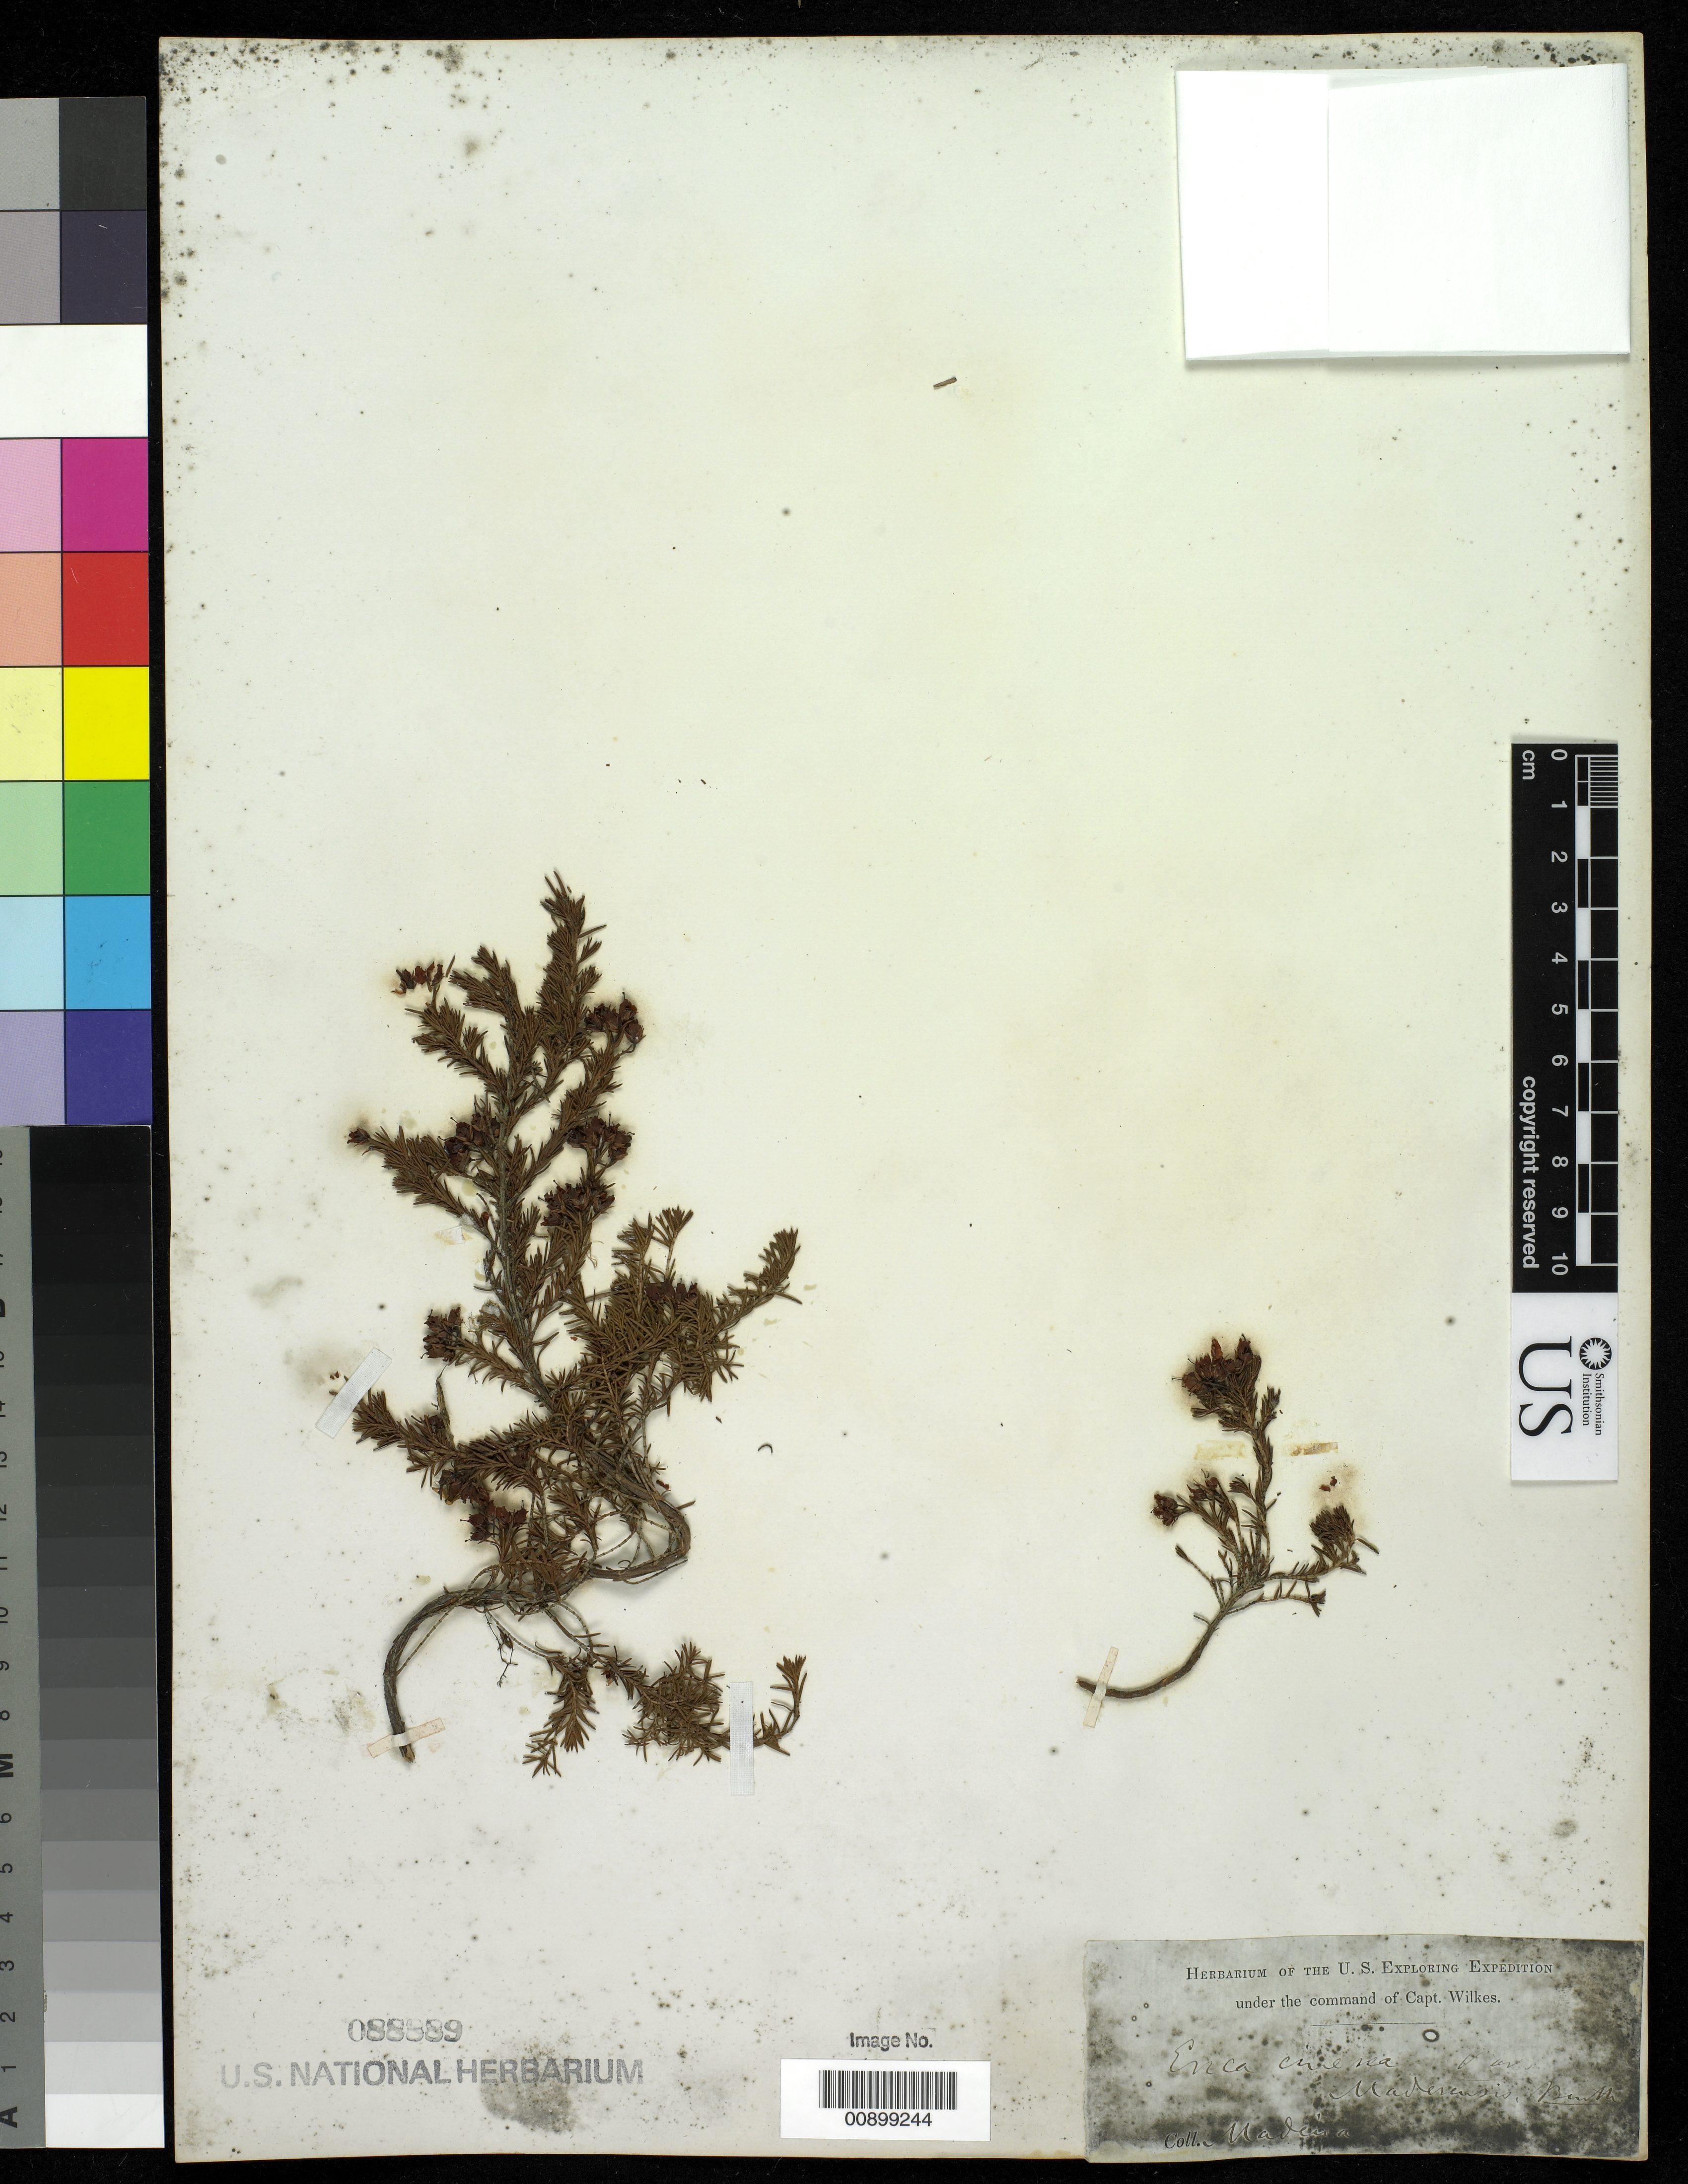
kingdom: Plantae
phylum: Tracheophyta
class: Magnoliopsida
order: Ericales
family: Ericaceae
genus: Erica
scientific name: Erica cinerea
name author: L.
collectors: Wilkes Explor. Exped.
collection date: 1838/1842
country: Portugal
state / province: Madeira (Aut. Reg.)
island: Madeira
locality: Funchal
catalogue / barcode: US 88889